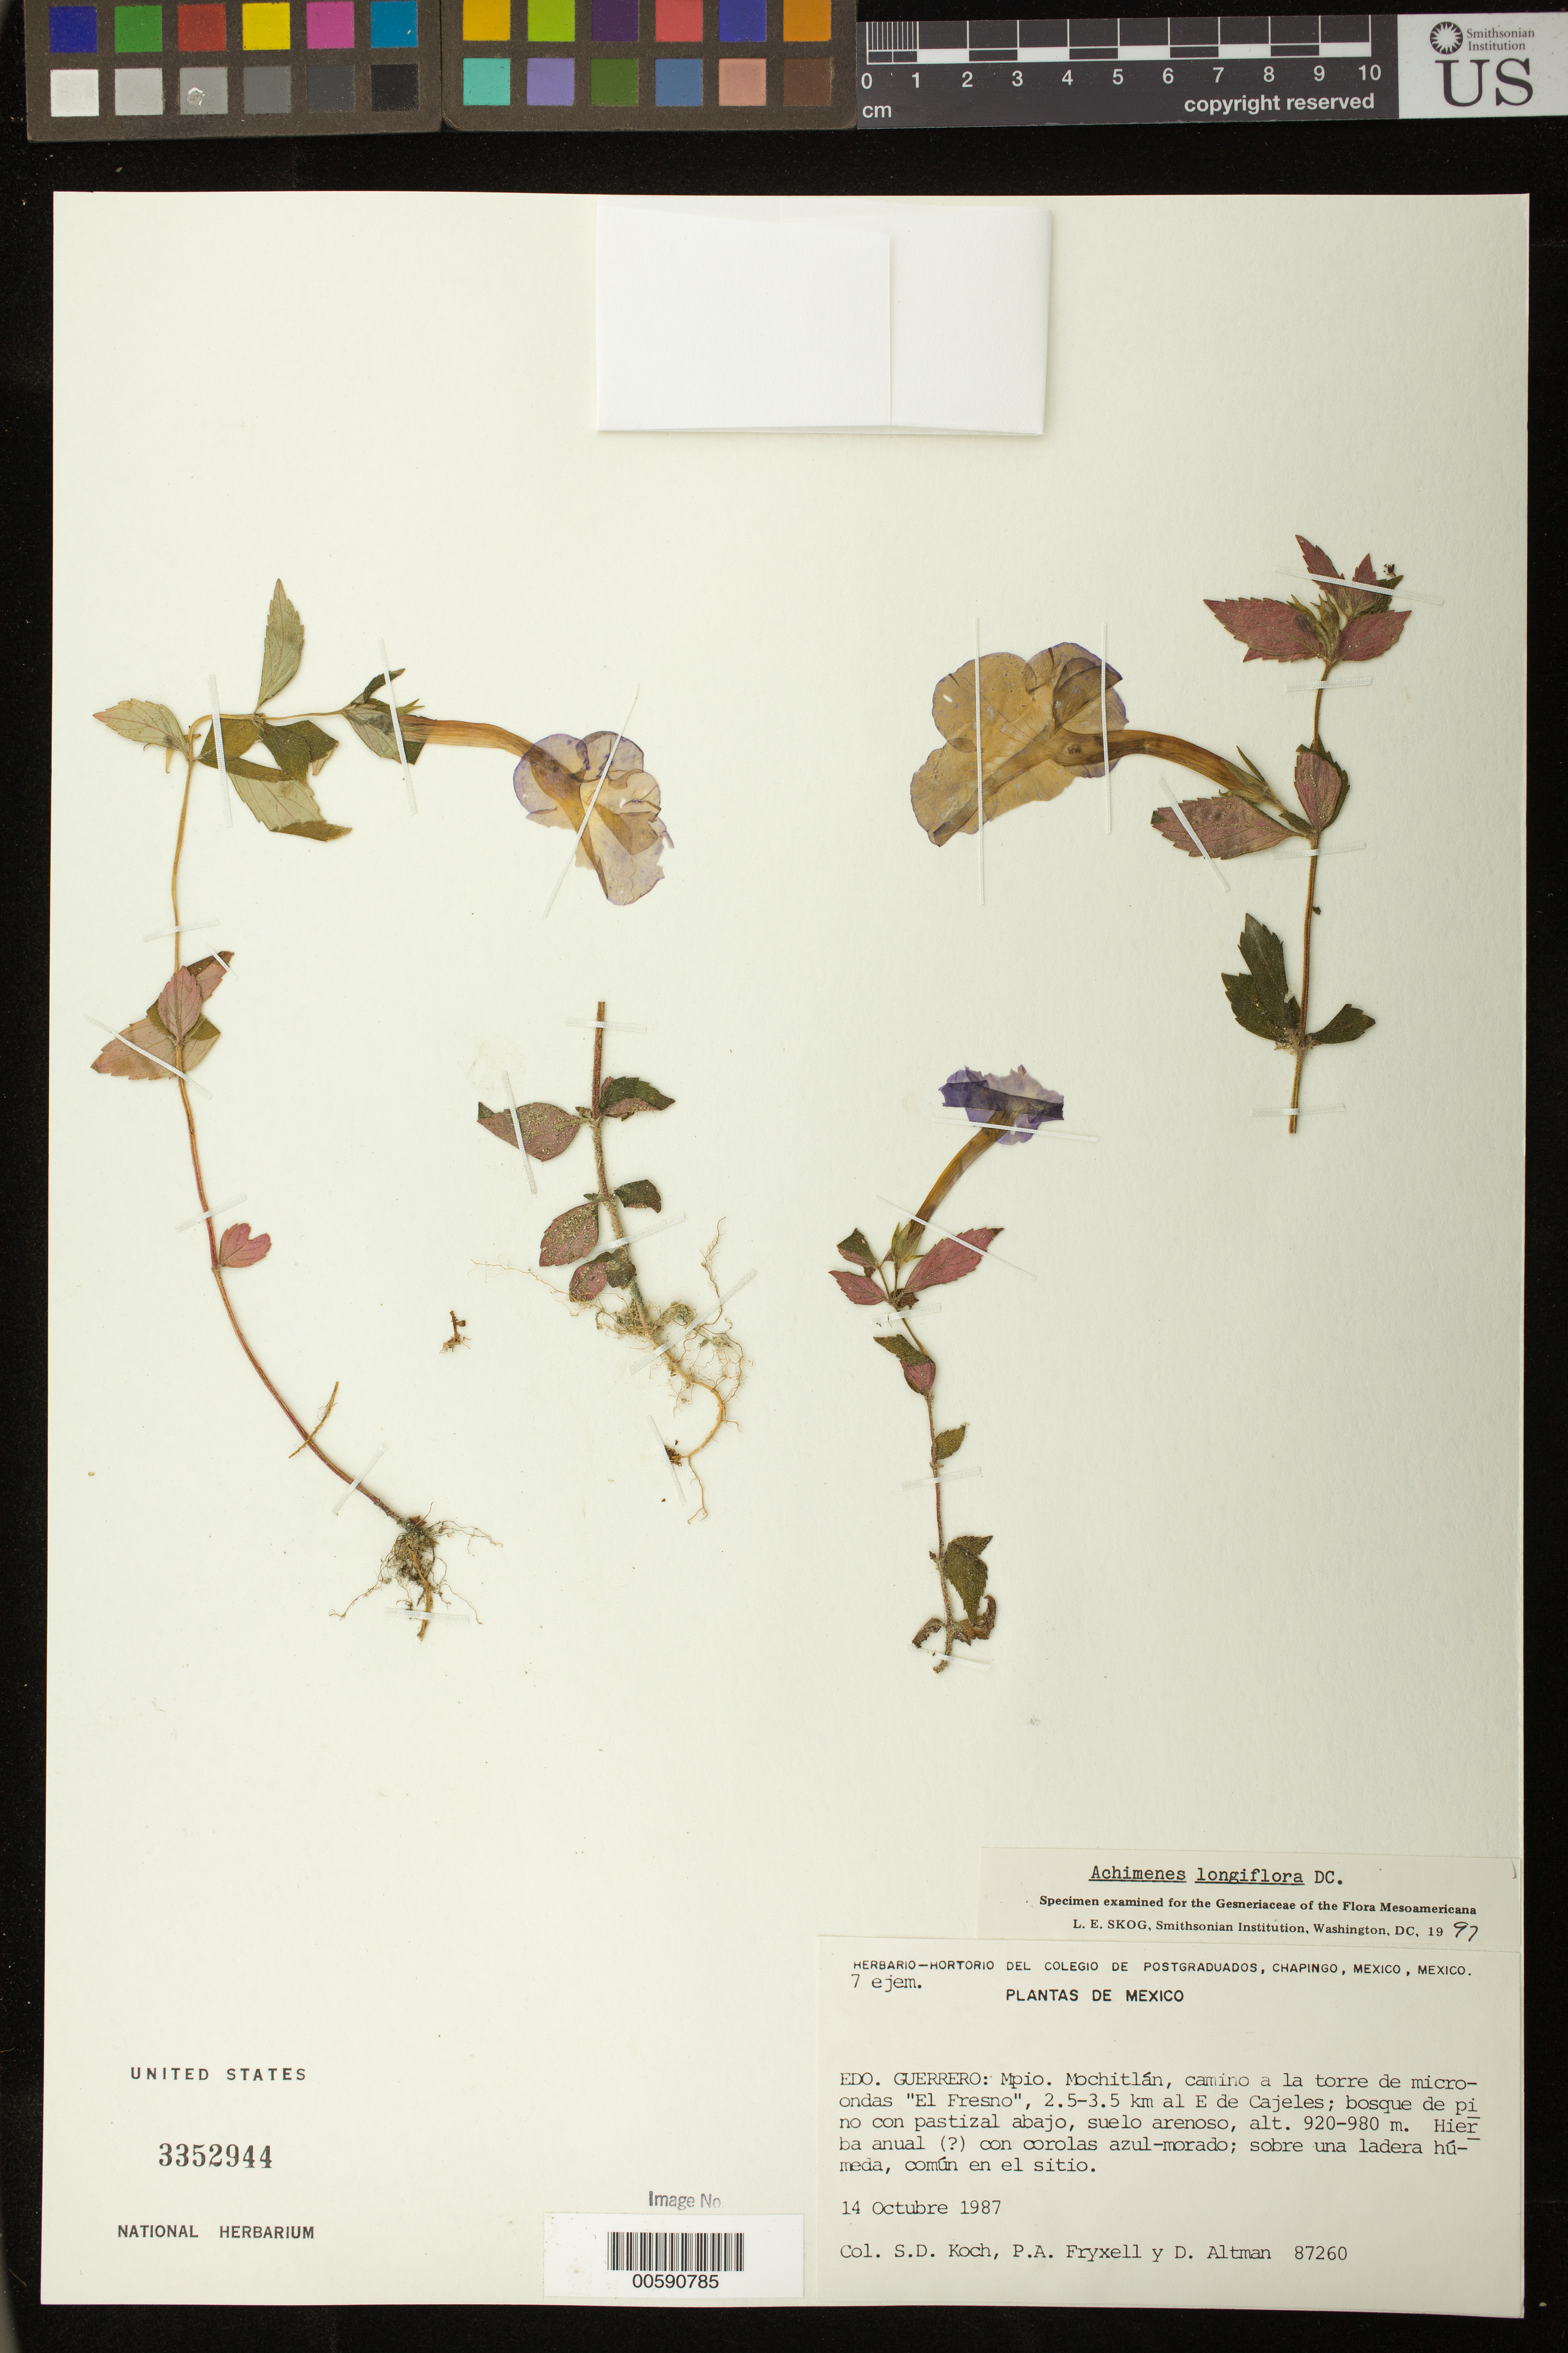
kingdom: Plantae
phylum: Tracheophyta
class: Magnoliopsida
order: Lamiales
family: Gesneriaceae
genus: Achimenes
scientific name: Achimenes longiflora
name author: DC.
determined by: Skog, Laurence E.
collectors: S. D. Koch, P. A. Fryxell & D. Altman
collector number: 87260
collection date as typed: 14 Oct 1987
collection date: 1987-10-14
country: Mexico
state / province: Guerrero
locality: Mpio. Mochitlán: camino a la torre de microndas "El Fresno", 2.5-3.5 km al E de Cajeles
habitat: Bosque de pino con pastizal abajo, suelo arenoso; sobre una ladera húmeda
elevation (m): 920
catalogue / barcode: US 3352944